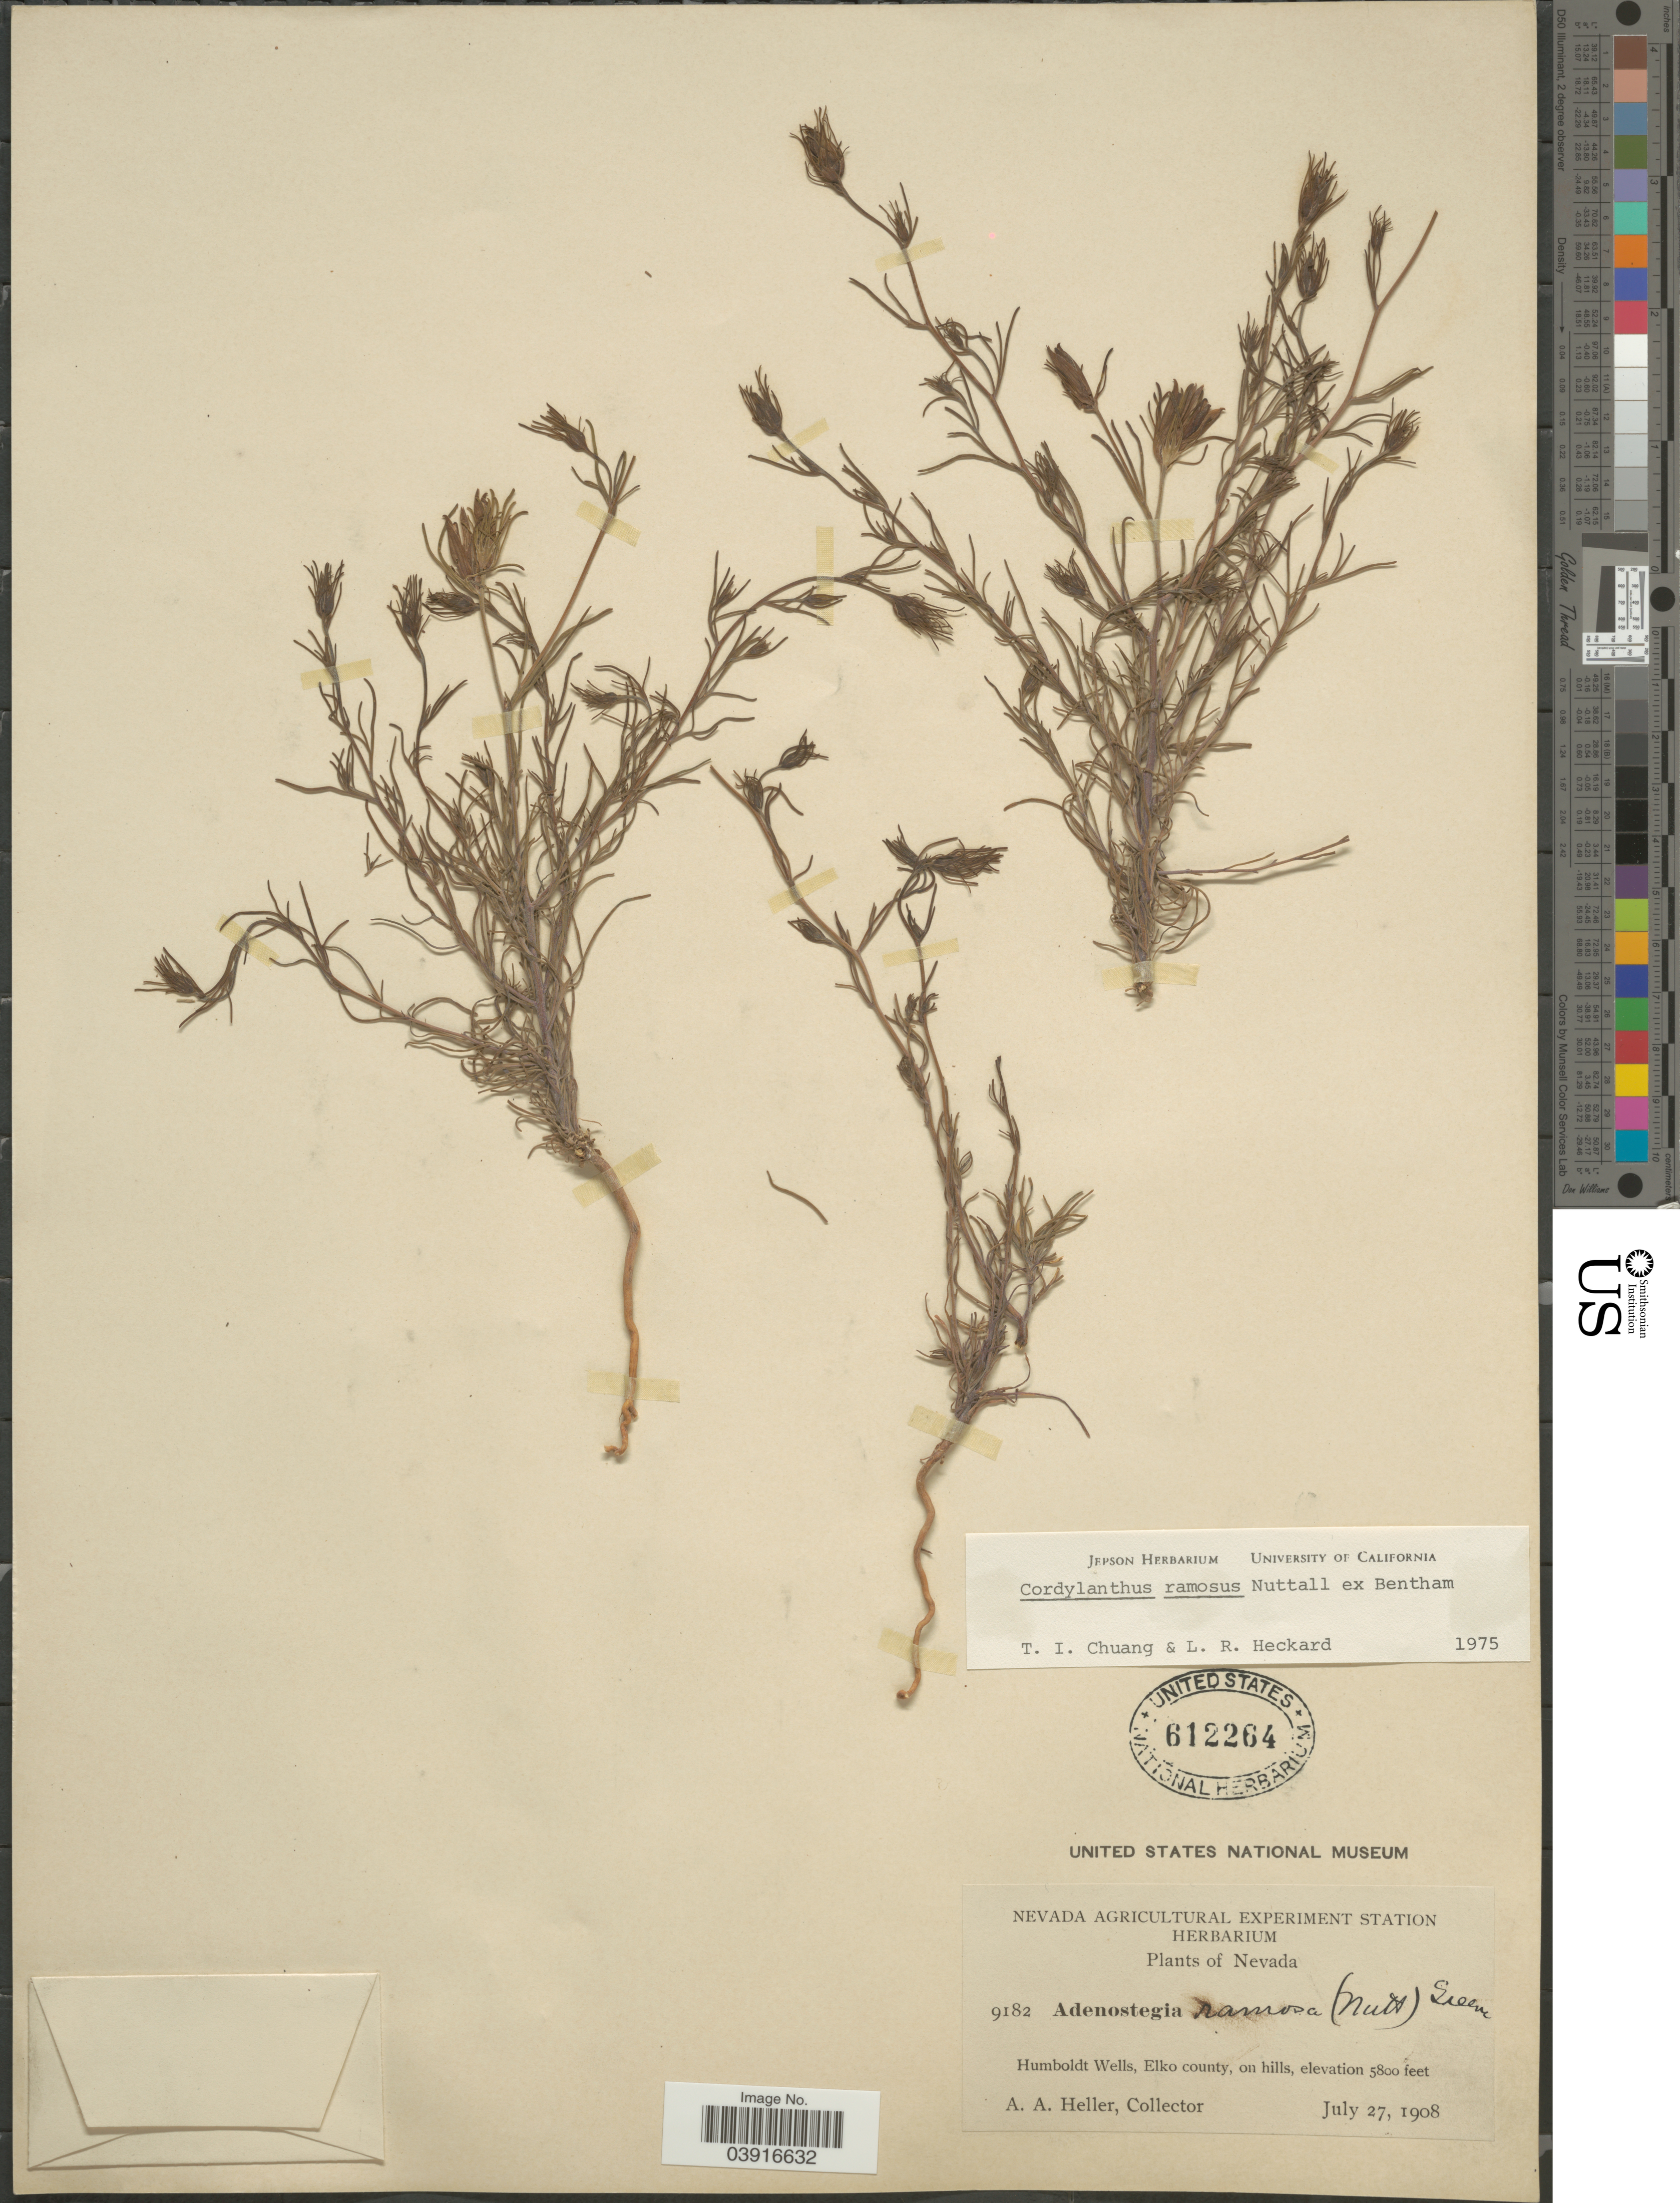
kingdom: Plantae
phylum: Tracheophyta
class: Magnoliopsida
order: Lamiales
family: Orobanchaceae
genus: Cordylanthus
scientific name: Cordylanthus ramosus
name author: Nutt. ex Benth.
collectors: A. A. Heller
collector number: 9182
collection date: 1908-07-27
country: United States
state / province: Nevada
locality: Humboldt Wells, Elko county, on hills.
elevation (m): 1768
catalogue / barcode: US 612264